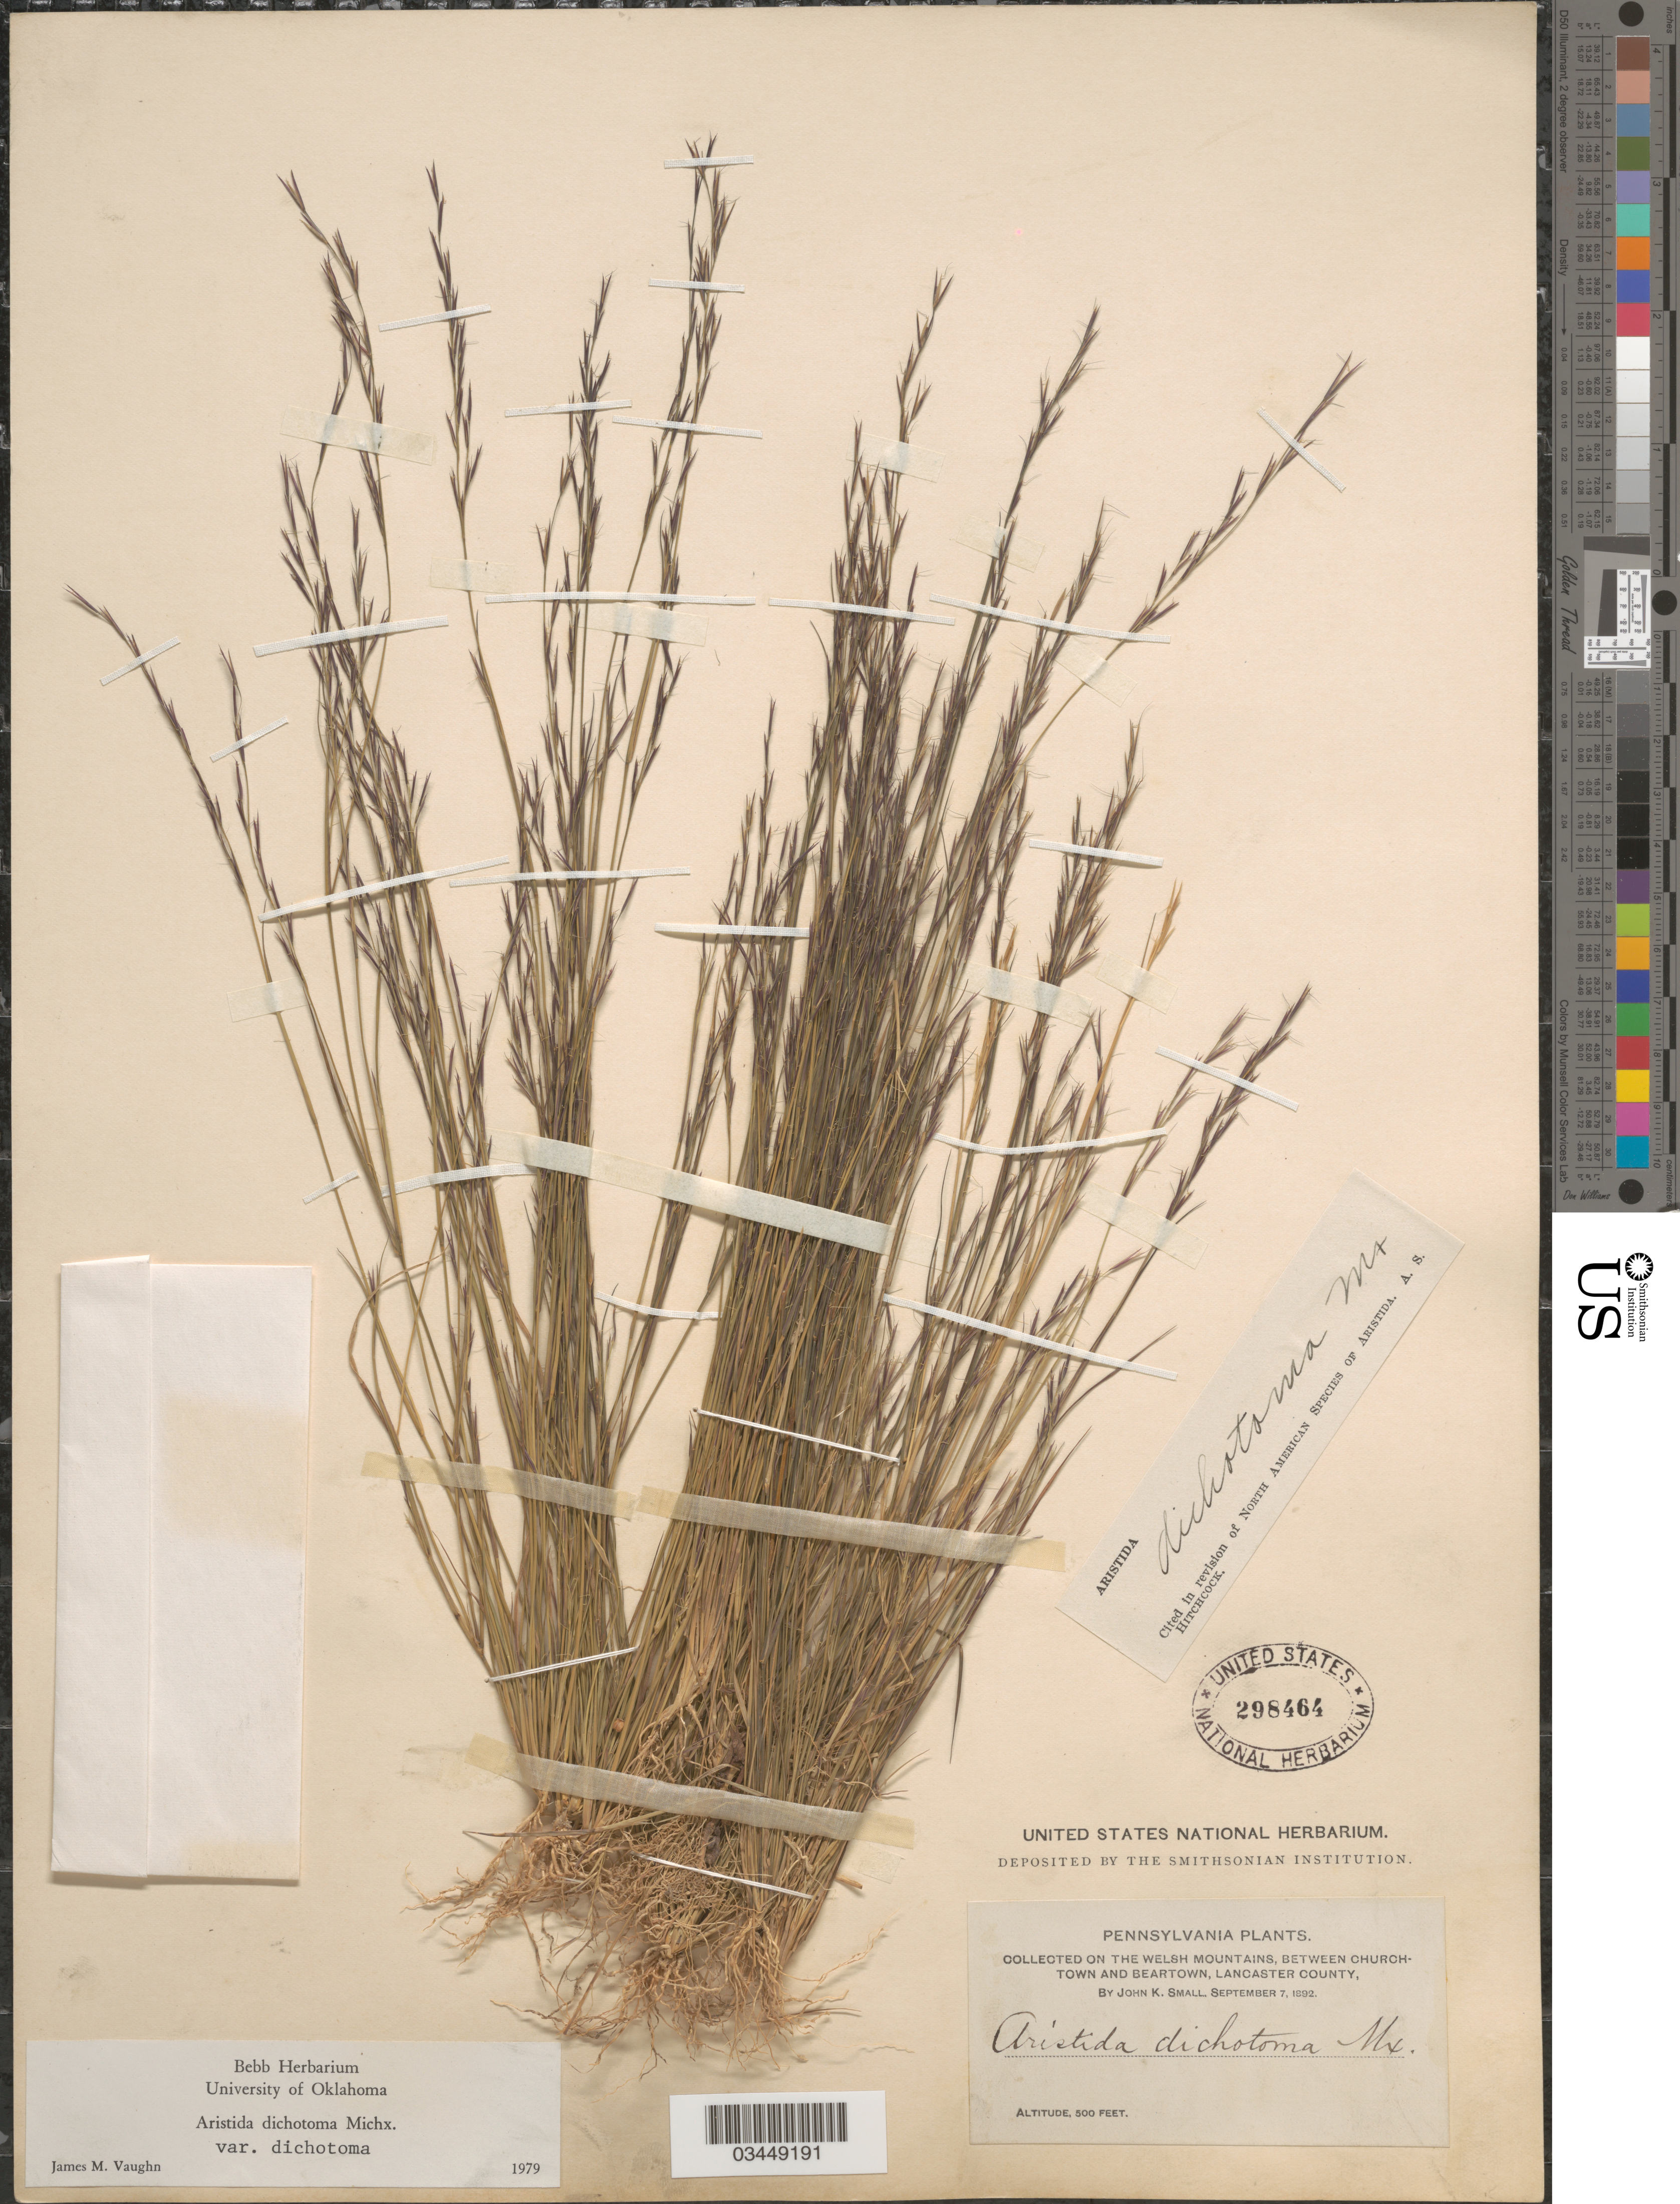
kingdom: Plantae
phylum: Tracheophyta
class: Liliopsida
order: Poales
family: Poaceae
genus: Aristida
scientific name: Aristida dichotoma var. dichotoma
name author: Michx.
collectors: J. K. Small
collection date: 1892-09-07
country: United States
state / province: Pennsylvania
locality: On the Welsh Mountains, between Churchtown and Beartown, Lancaster County.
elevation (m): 152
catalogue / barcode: US 298464